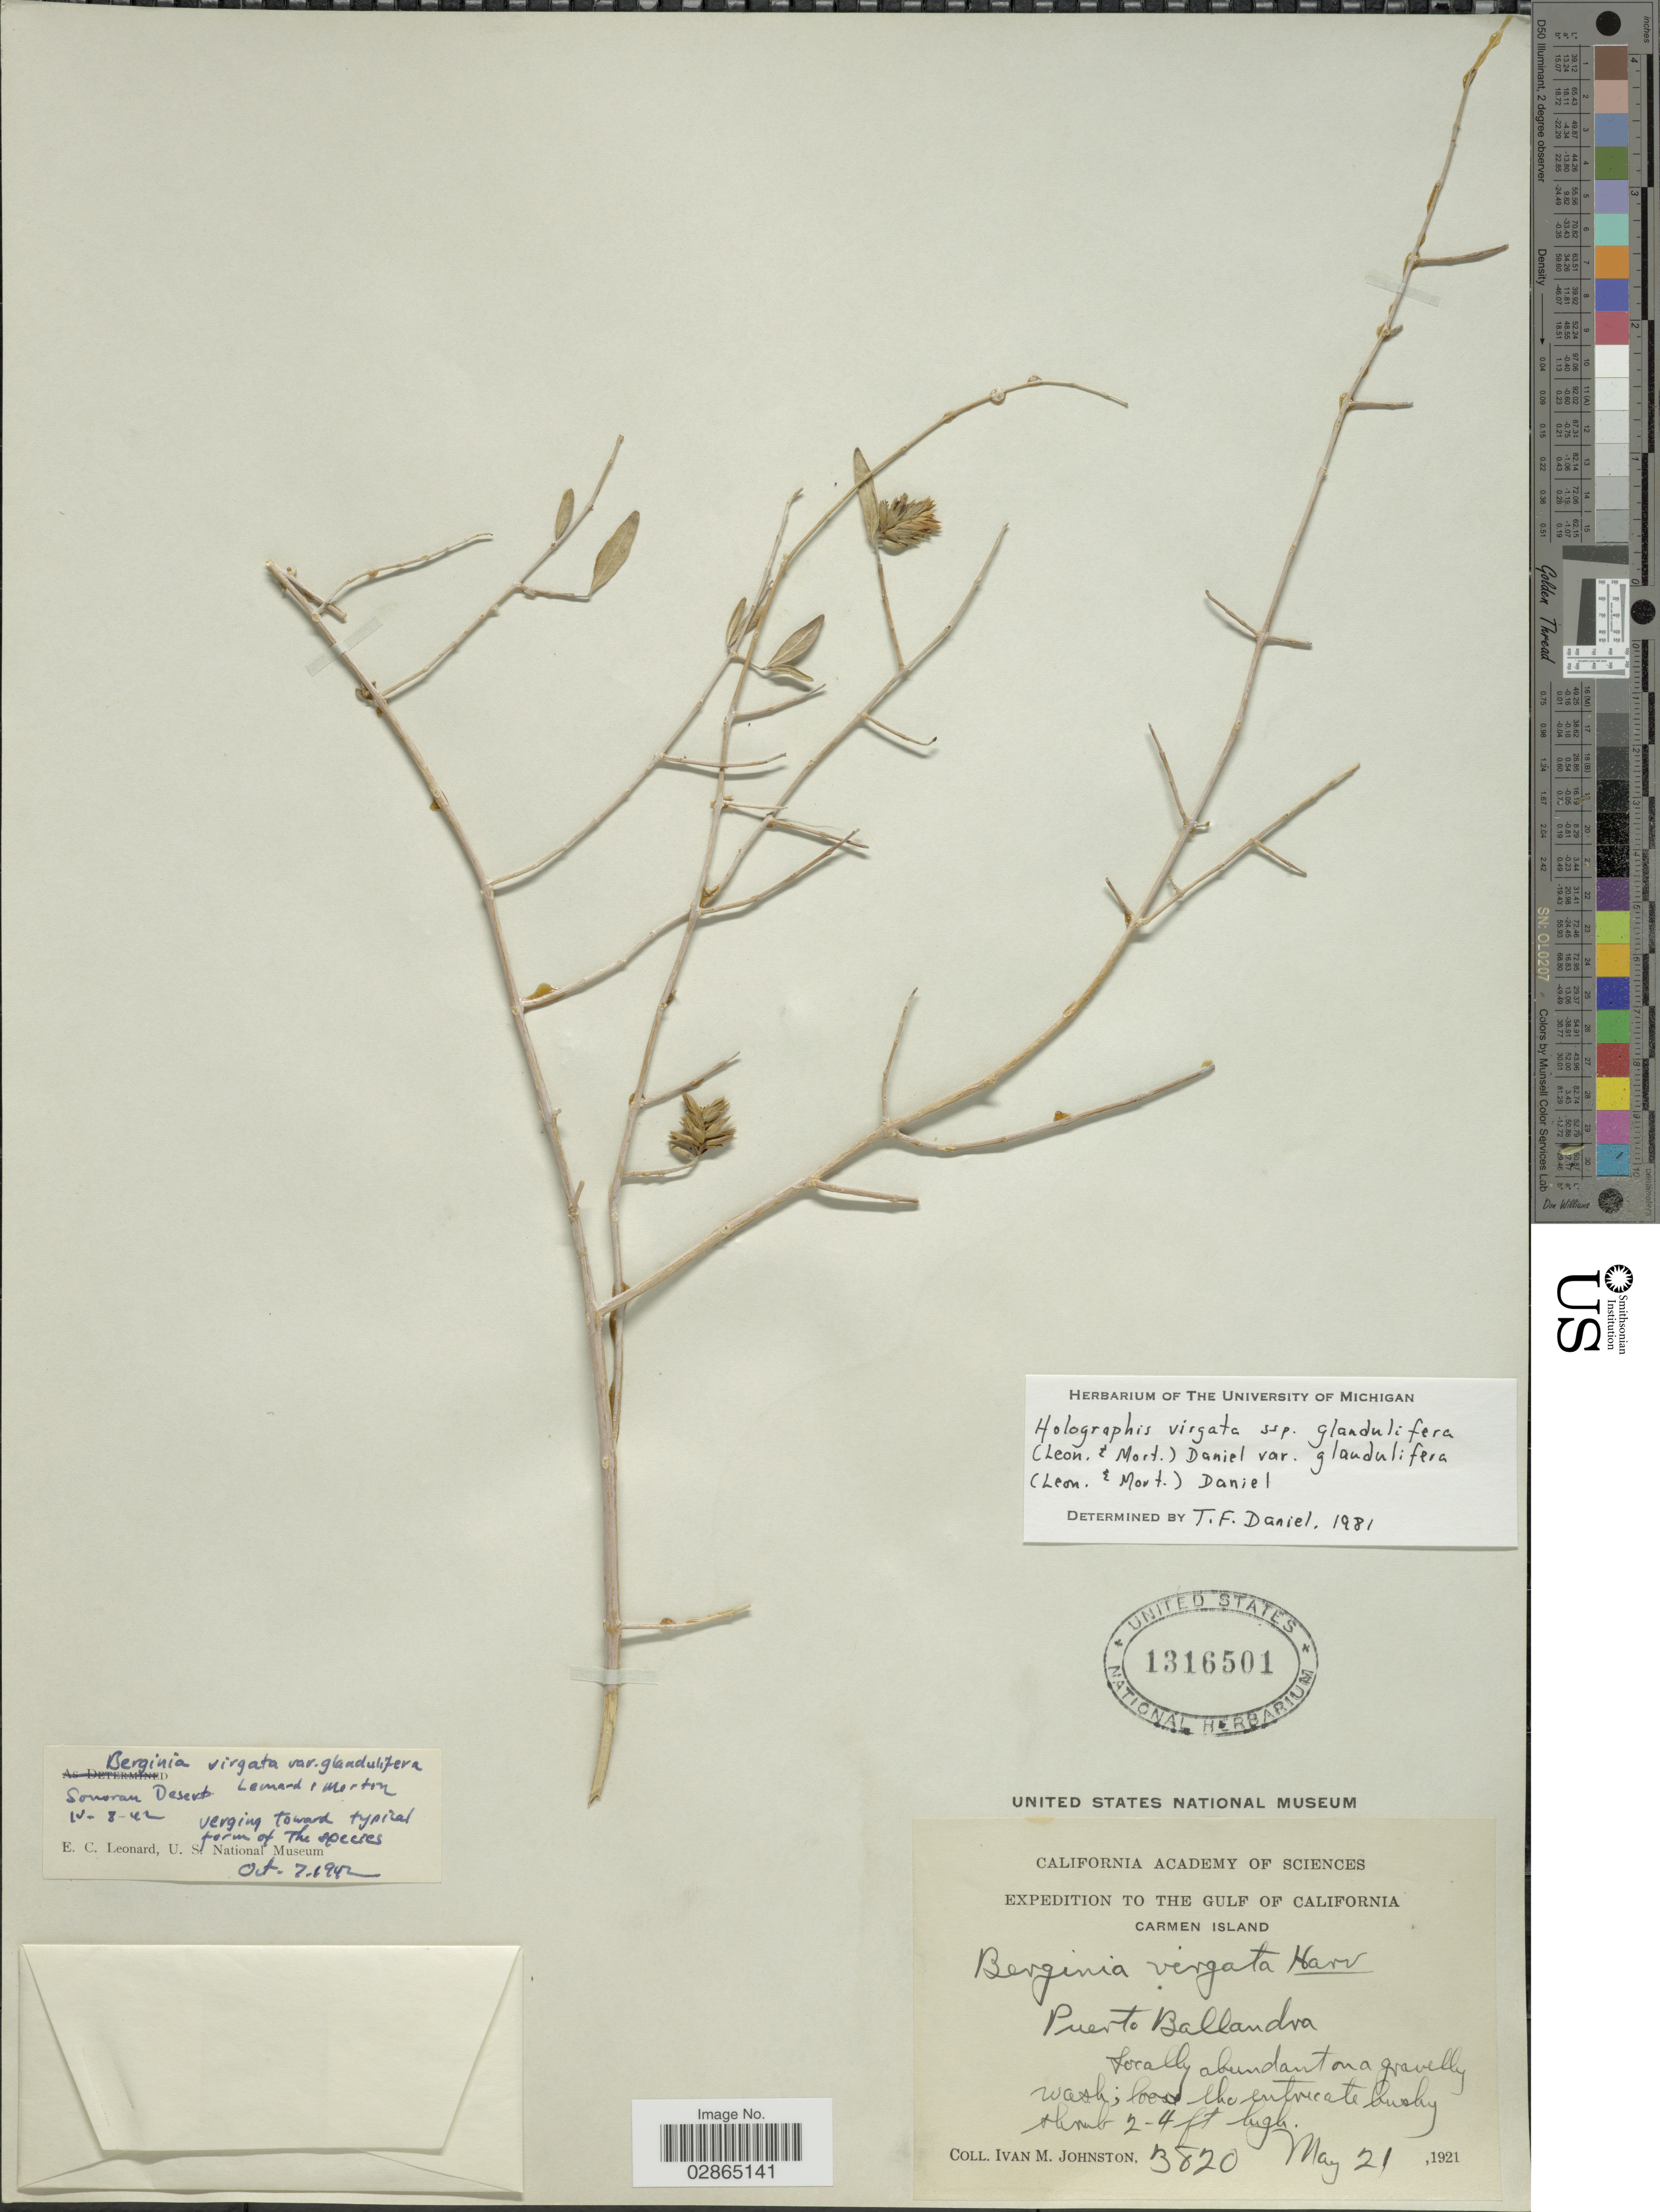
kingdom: Plantae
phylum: Tracheophyta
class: Magnoliopsida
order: Lamiales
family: Acanthaceae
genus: Holographis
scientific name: Holographis virgata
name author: (Harv. ex Benth.) T.F. Daniel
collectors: I.M. Johnston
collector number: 3820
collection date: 1921-05-21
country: Mexico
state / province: Baja California Sur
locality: The Gulf of California, Puerto Ballandra.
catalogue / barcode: US 1316501